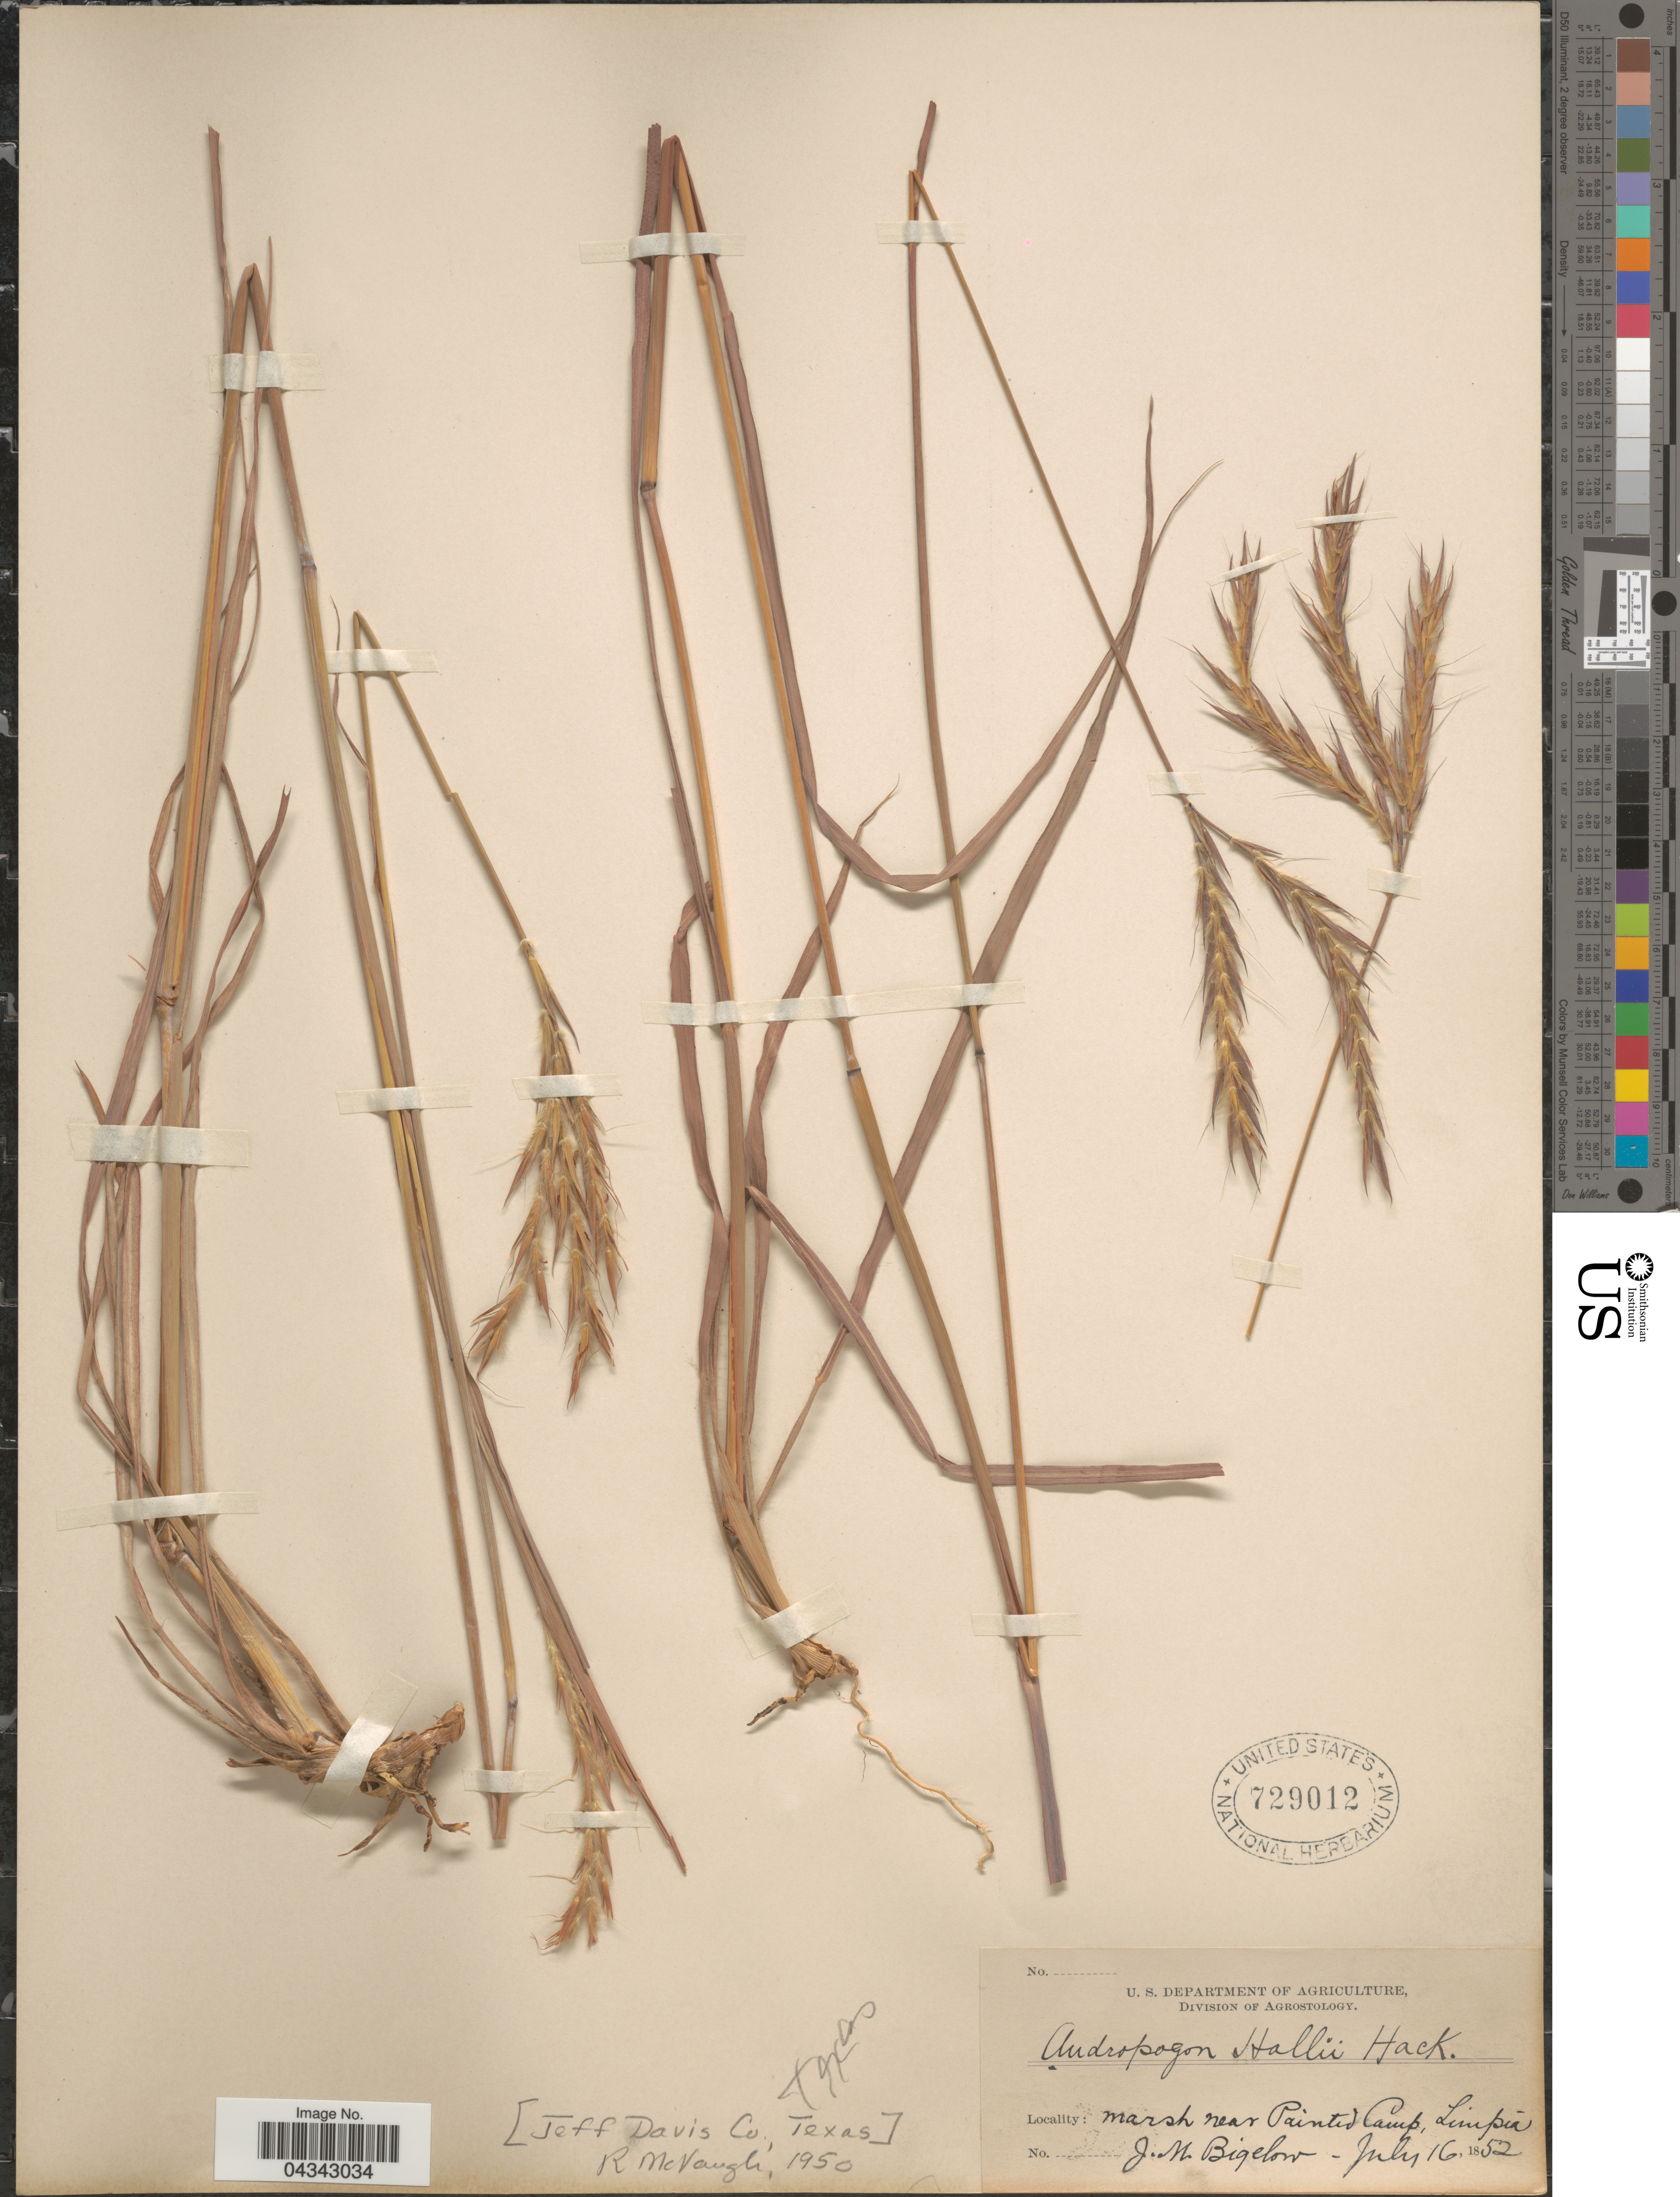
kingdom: Plantae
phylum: Tracheophyta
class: Liliopsida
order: Poales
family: Poaceae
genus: Andropogon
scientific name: Andropogon gerardii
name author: Vitman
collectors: J. M. Bigelow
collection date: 1852-07-16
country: United States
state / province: Texas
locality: Marsh near Painted Camp, Limpia. Jeff Davis Co.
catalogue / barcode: US 729012